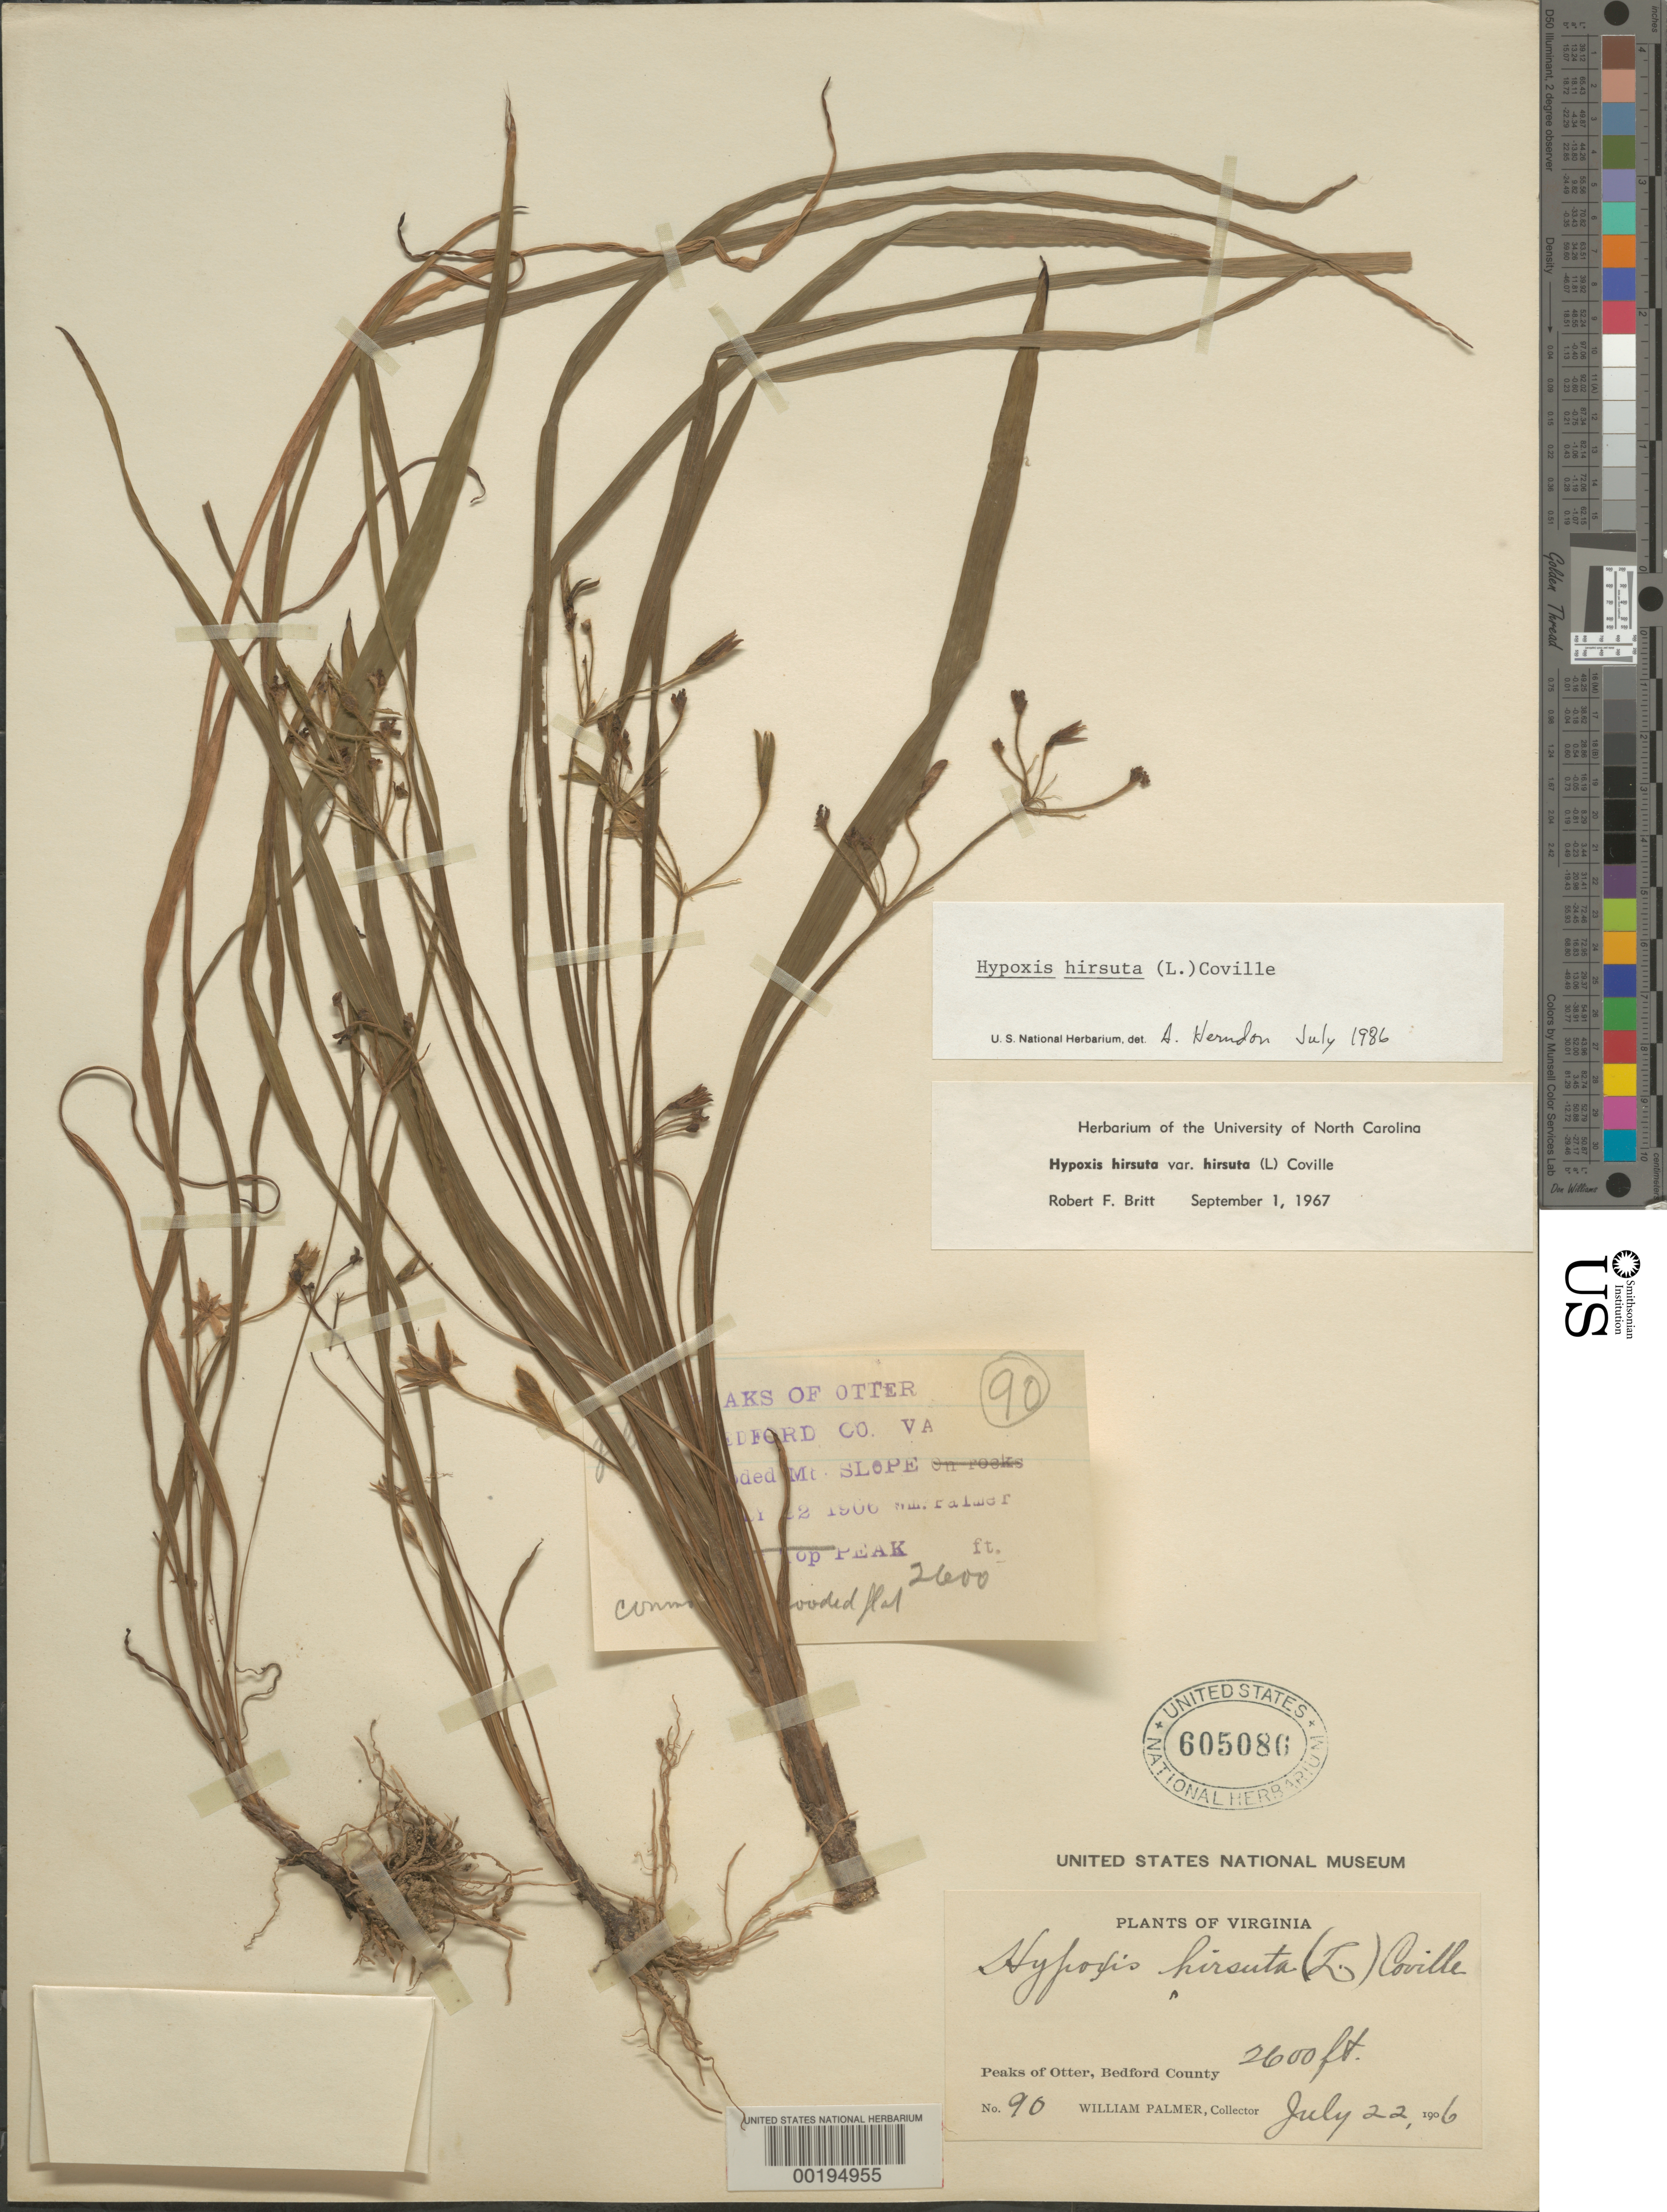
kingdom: Plantae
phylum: Tracheophyta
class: Liliopsida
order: Asparagales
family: Hypoxidaceae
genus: Hypoxis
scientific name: Hypoxis hirsuta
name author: (L.) Coville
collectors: W. Palmer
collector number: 90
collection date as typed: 22 Jul 1906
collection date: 1906-07-22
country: United States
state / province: Virginia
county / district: Bedford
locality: Peaks of otter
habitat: Wooded mountain slope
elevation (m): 792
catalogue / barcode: US 605086